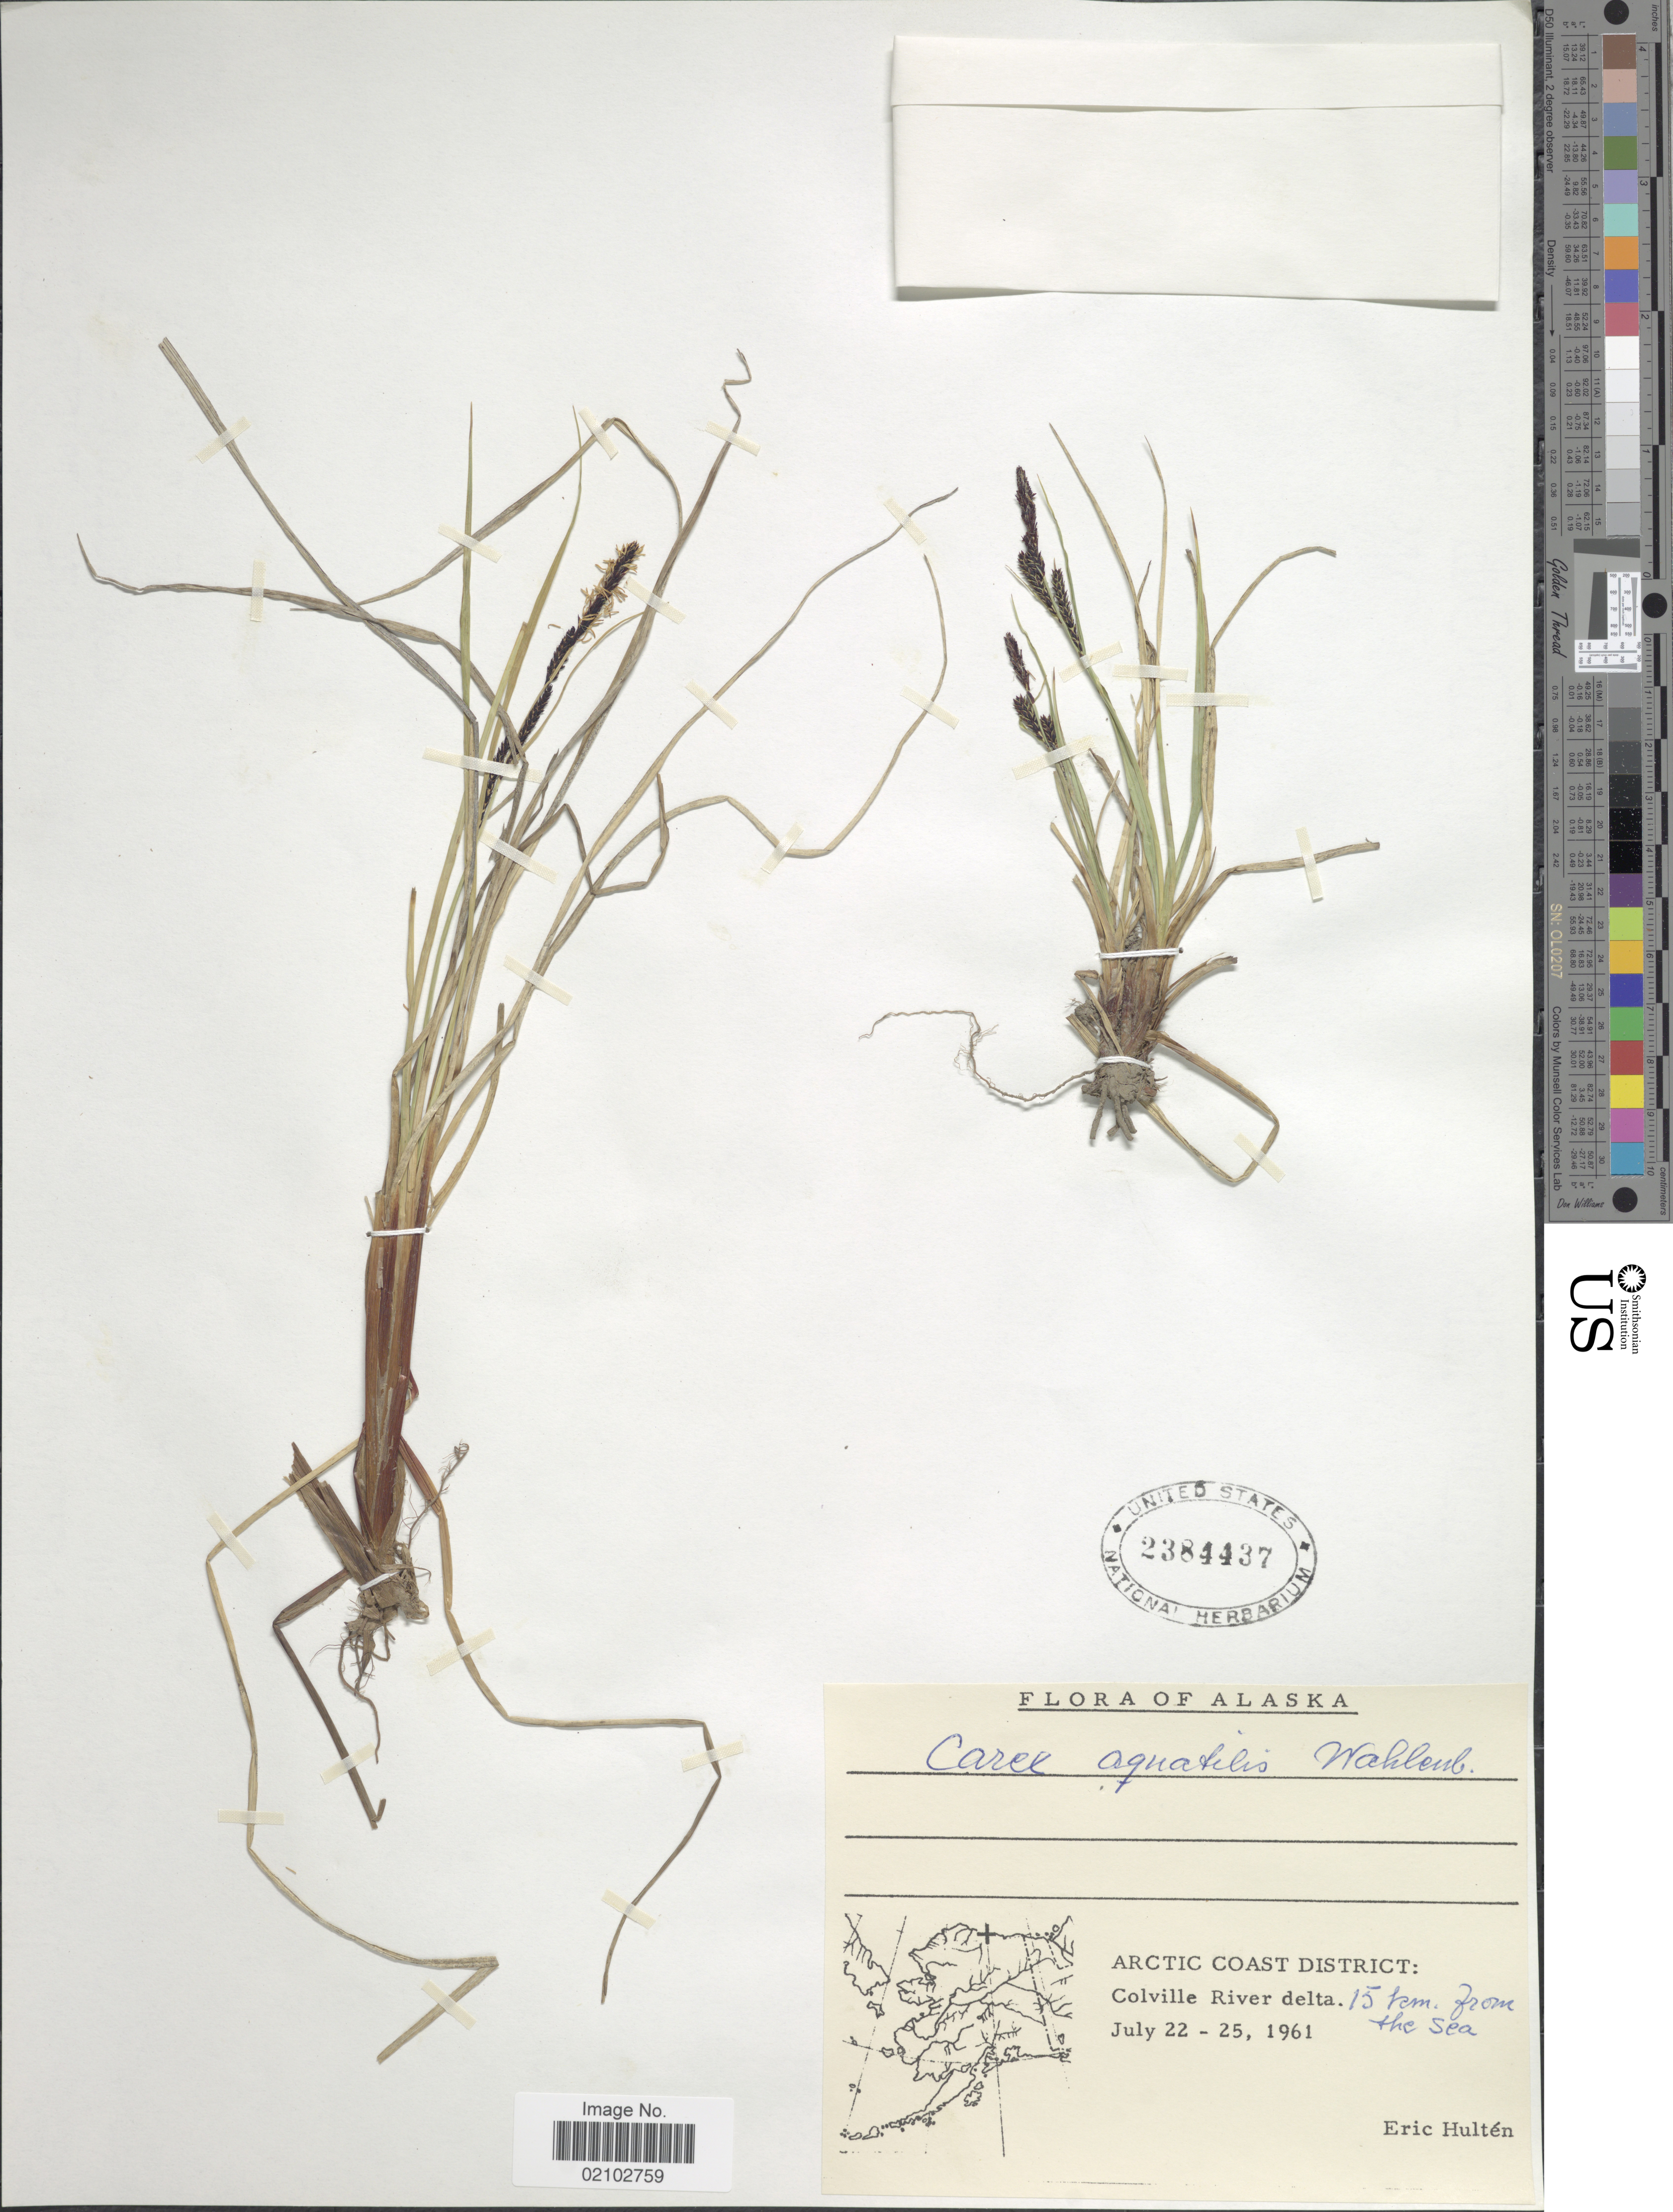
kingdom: Plantae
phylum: Tracheophyta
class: Liliopsida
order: Poales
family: Cyperaceae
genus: Carex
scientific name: Carex aquatilis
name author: Wahlenb.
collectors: E. G. Hultén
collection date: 1961-07-22/1961-07-25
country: United States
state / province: Alaska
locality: Arctic Coast District: Colville River delta, 15 km. from the sea.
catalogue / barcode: US 2384437